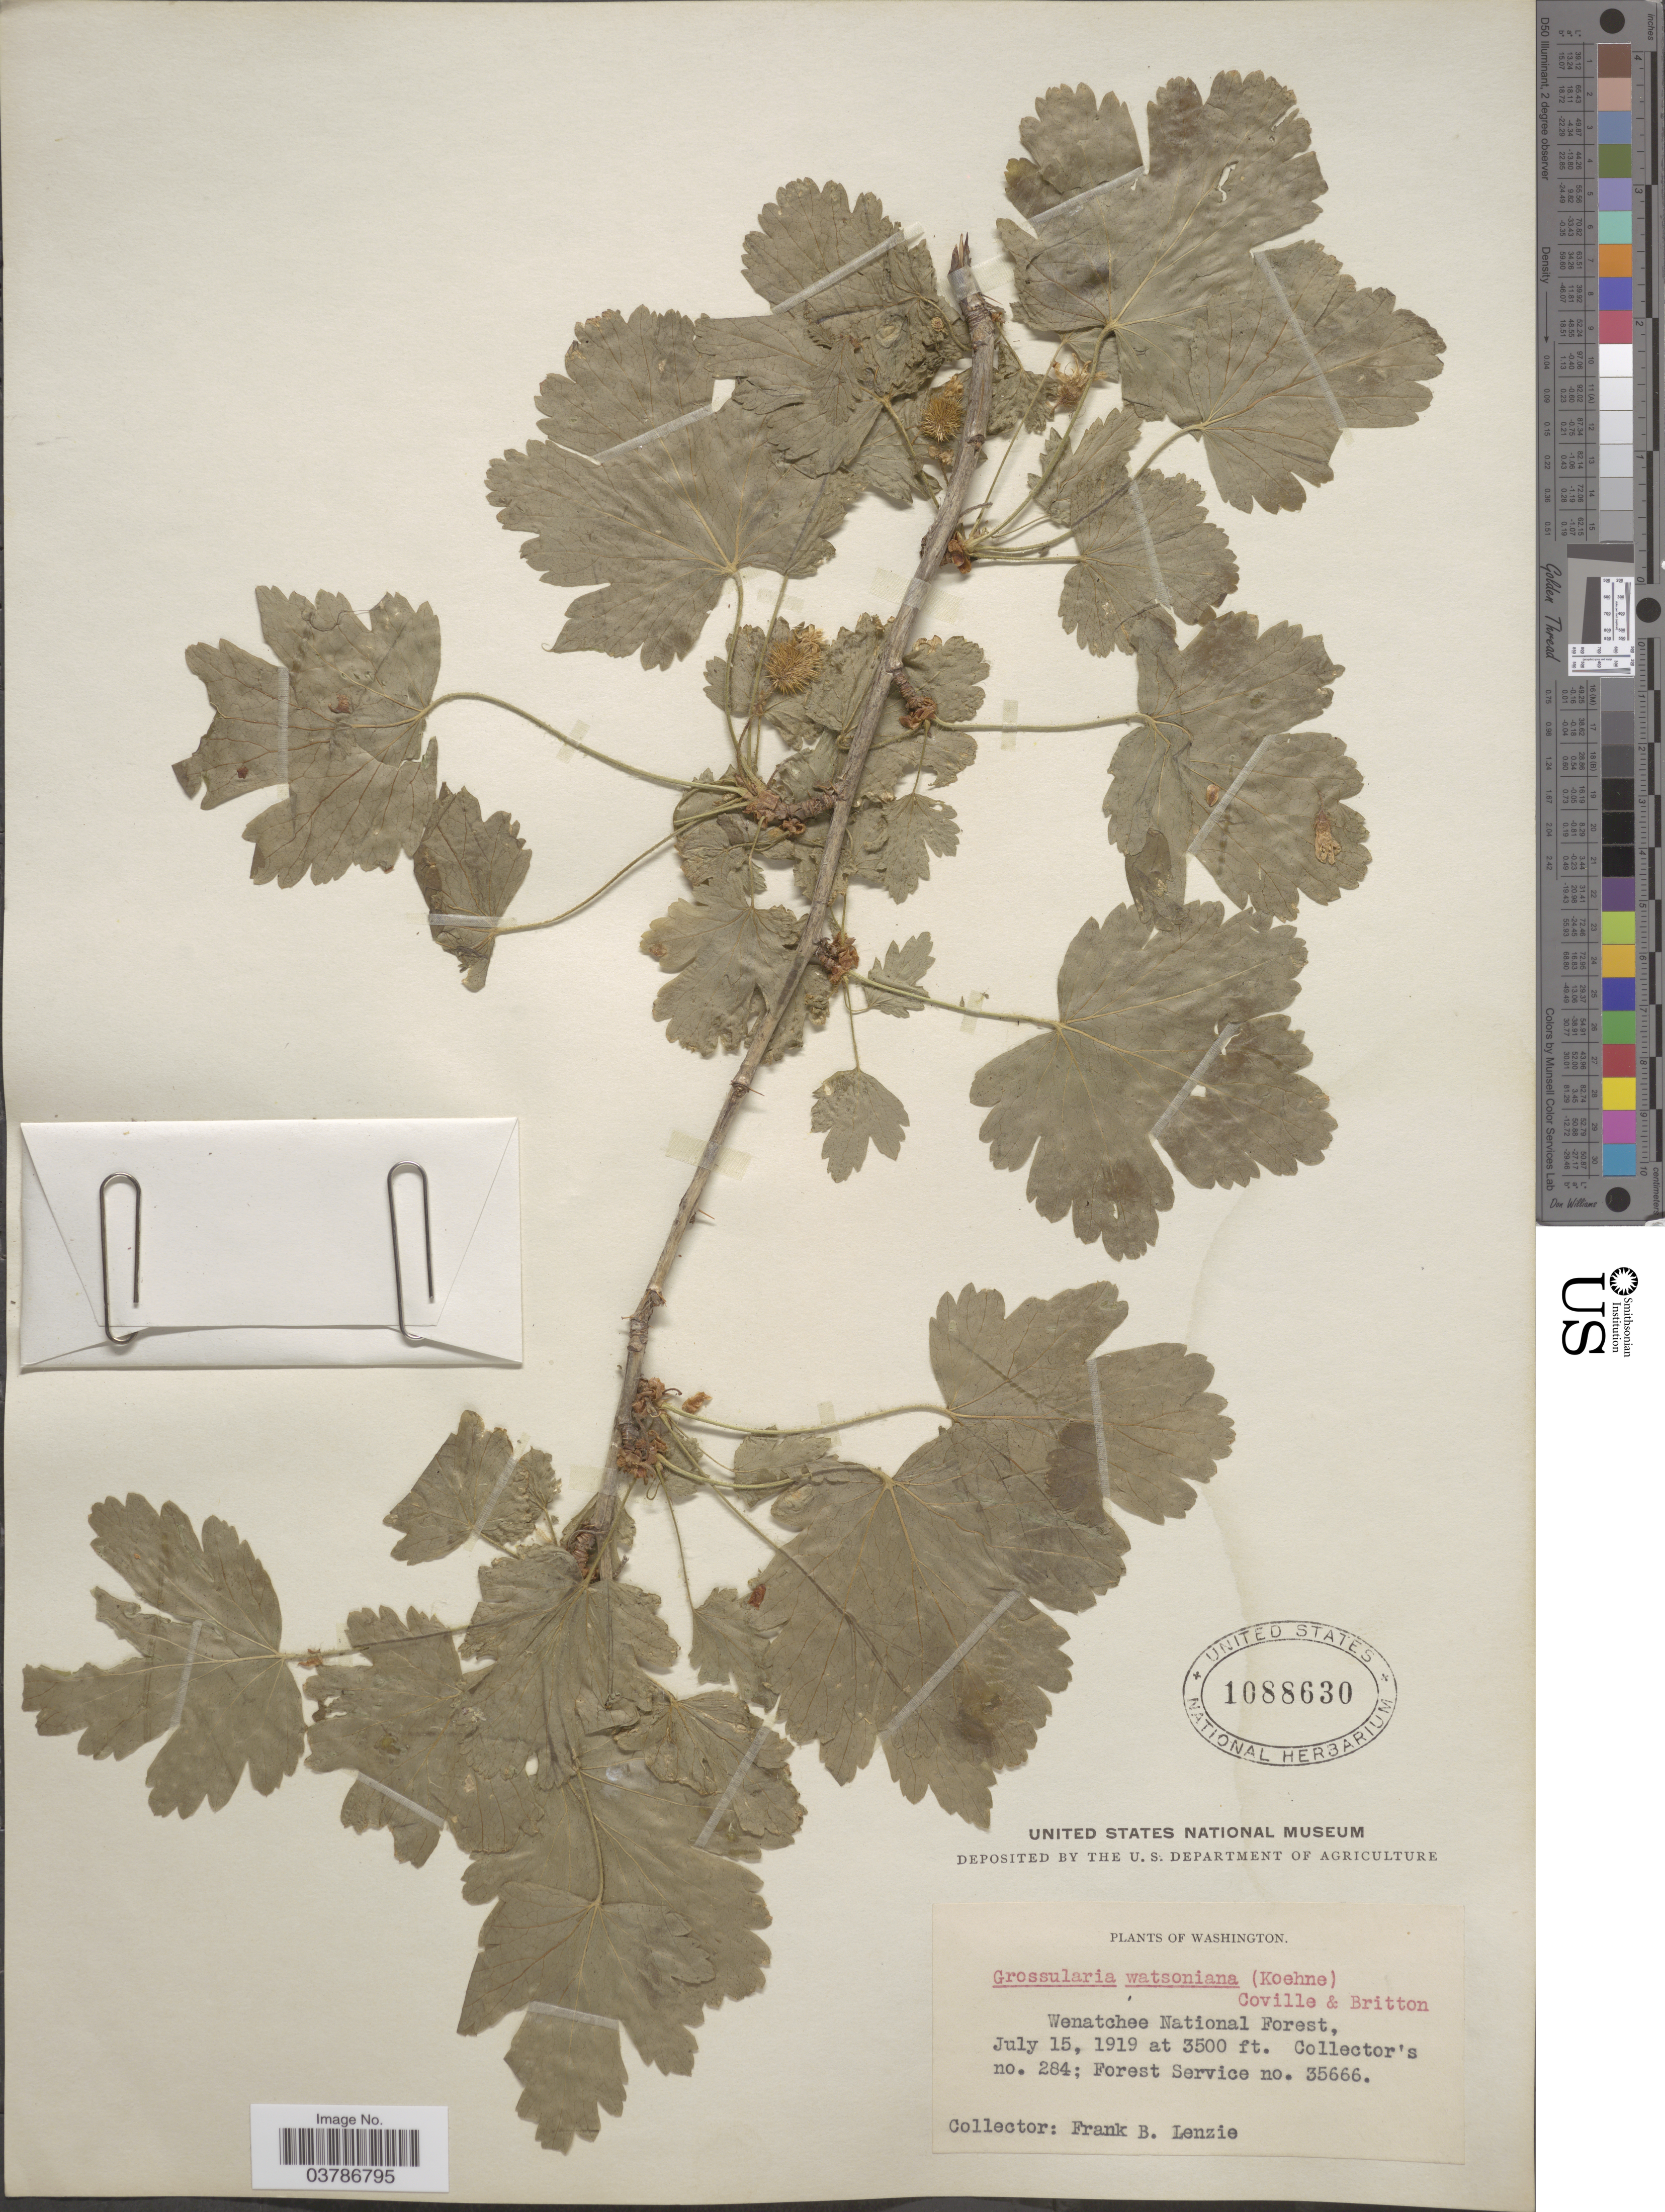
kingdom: Plantae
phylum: Tracheophyta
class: Magnoliopsida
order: Saxifragales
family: Grossulariaceae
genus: Ribes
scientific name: Ribes watsonianum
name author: Koehne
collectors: F. B. Lenzie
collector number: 284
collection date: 1919-07-15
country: United States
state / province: Washington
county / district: Chelan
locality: Wenatchee National Forest.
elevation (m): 1067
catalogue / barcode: US 1088630